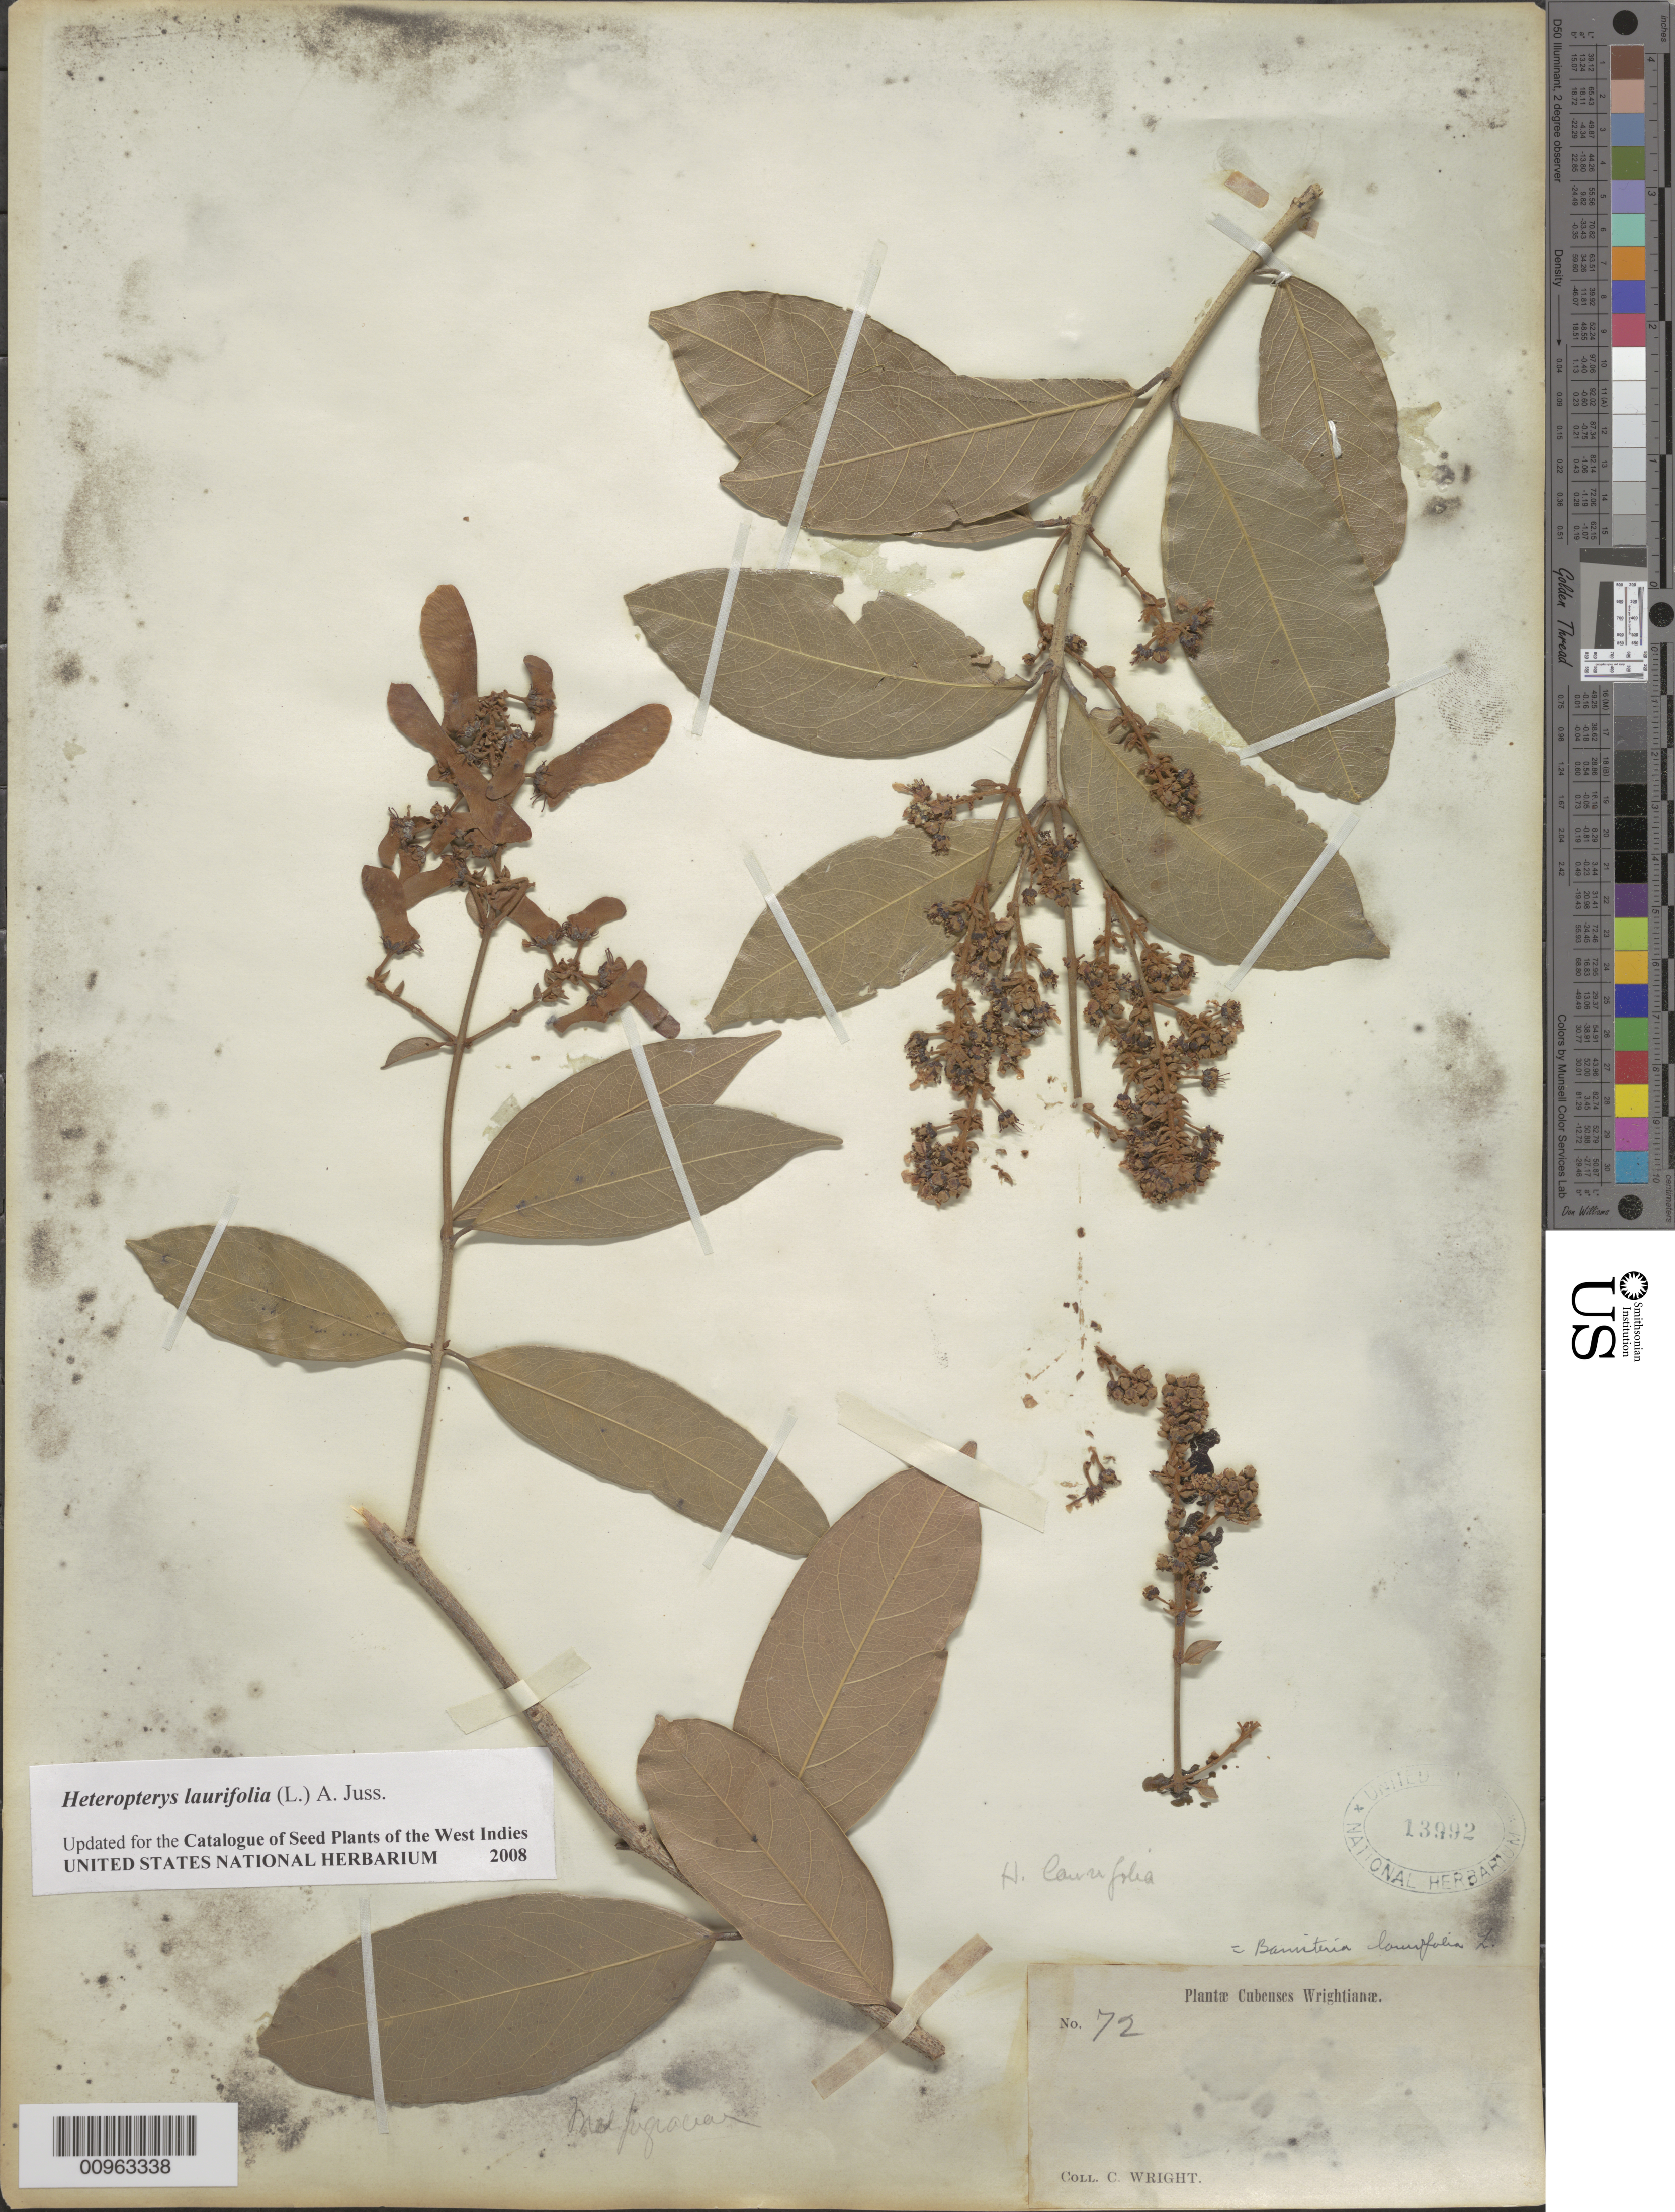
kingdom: Plantae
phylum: Tracheophyta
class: Magnoliopsida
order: Malpighiales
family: Malpighiaceae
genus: Heteropterys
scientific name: Heteropterys laurifolia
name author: (L.) A. Juss.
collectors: C. Wright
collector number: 72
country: Cuba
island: Cuba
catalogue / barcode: US 13992